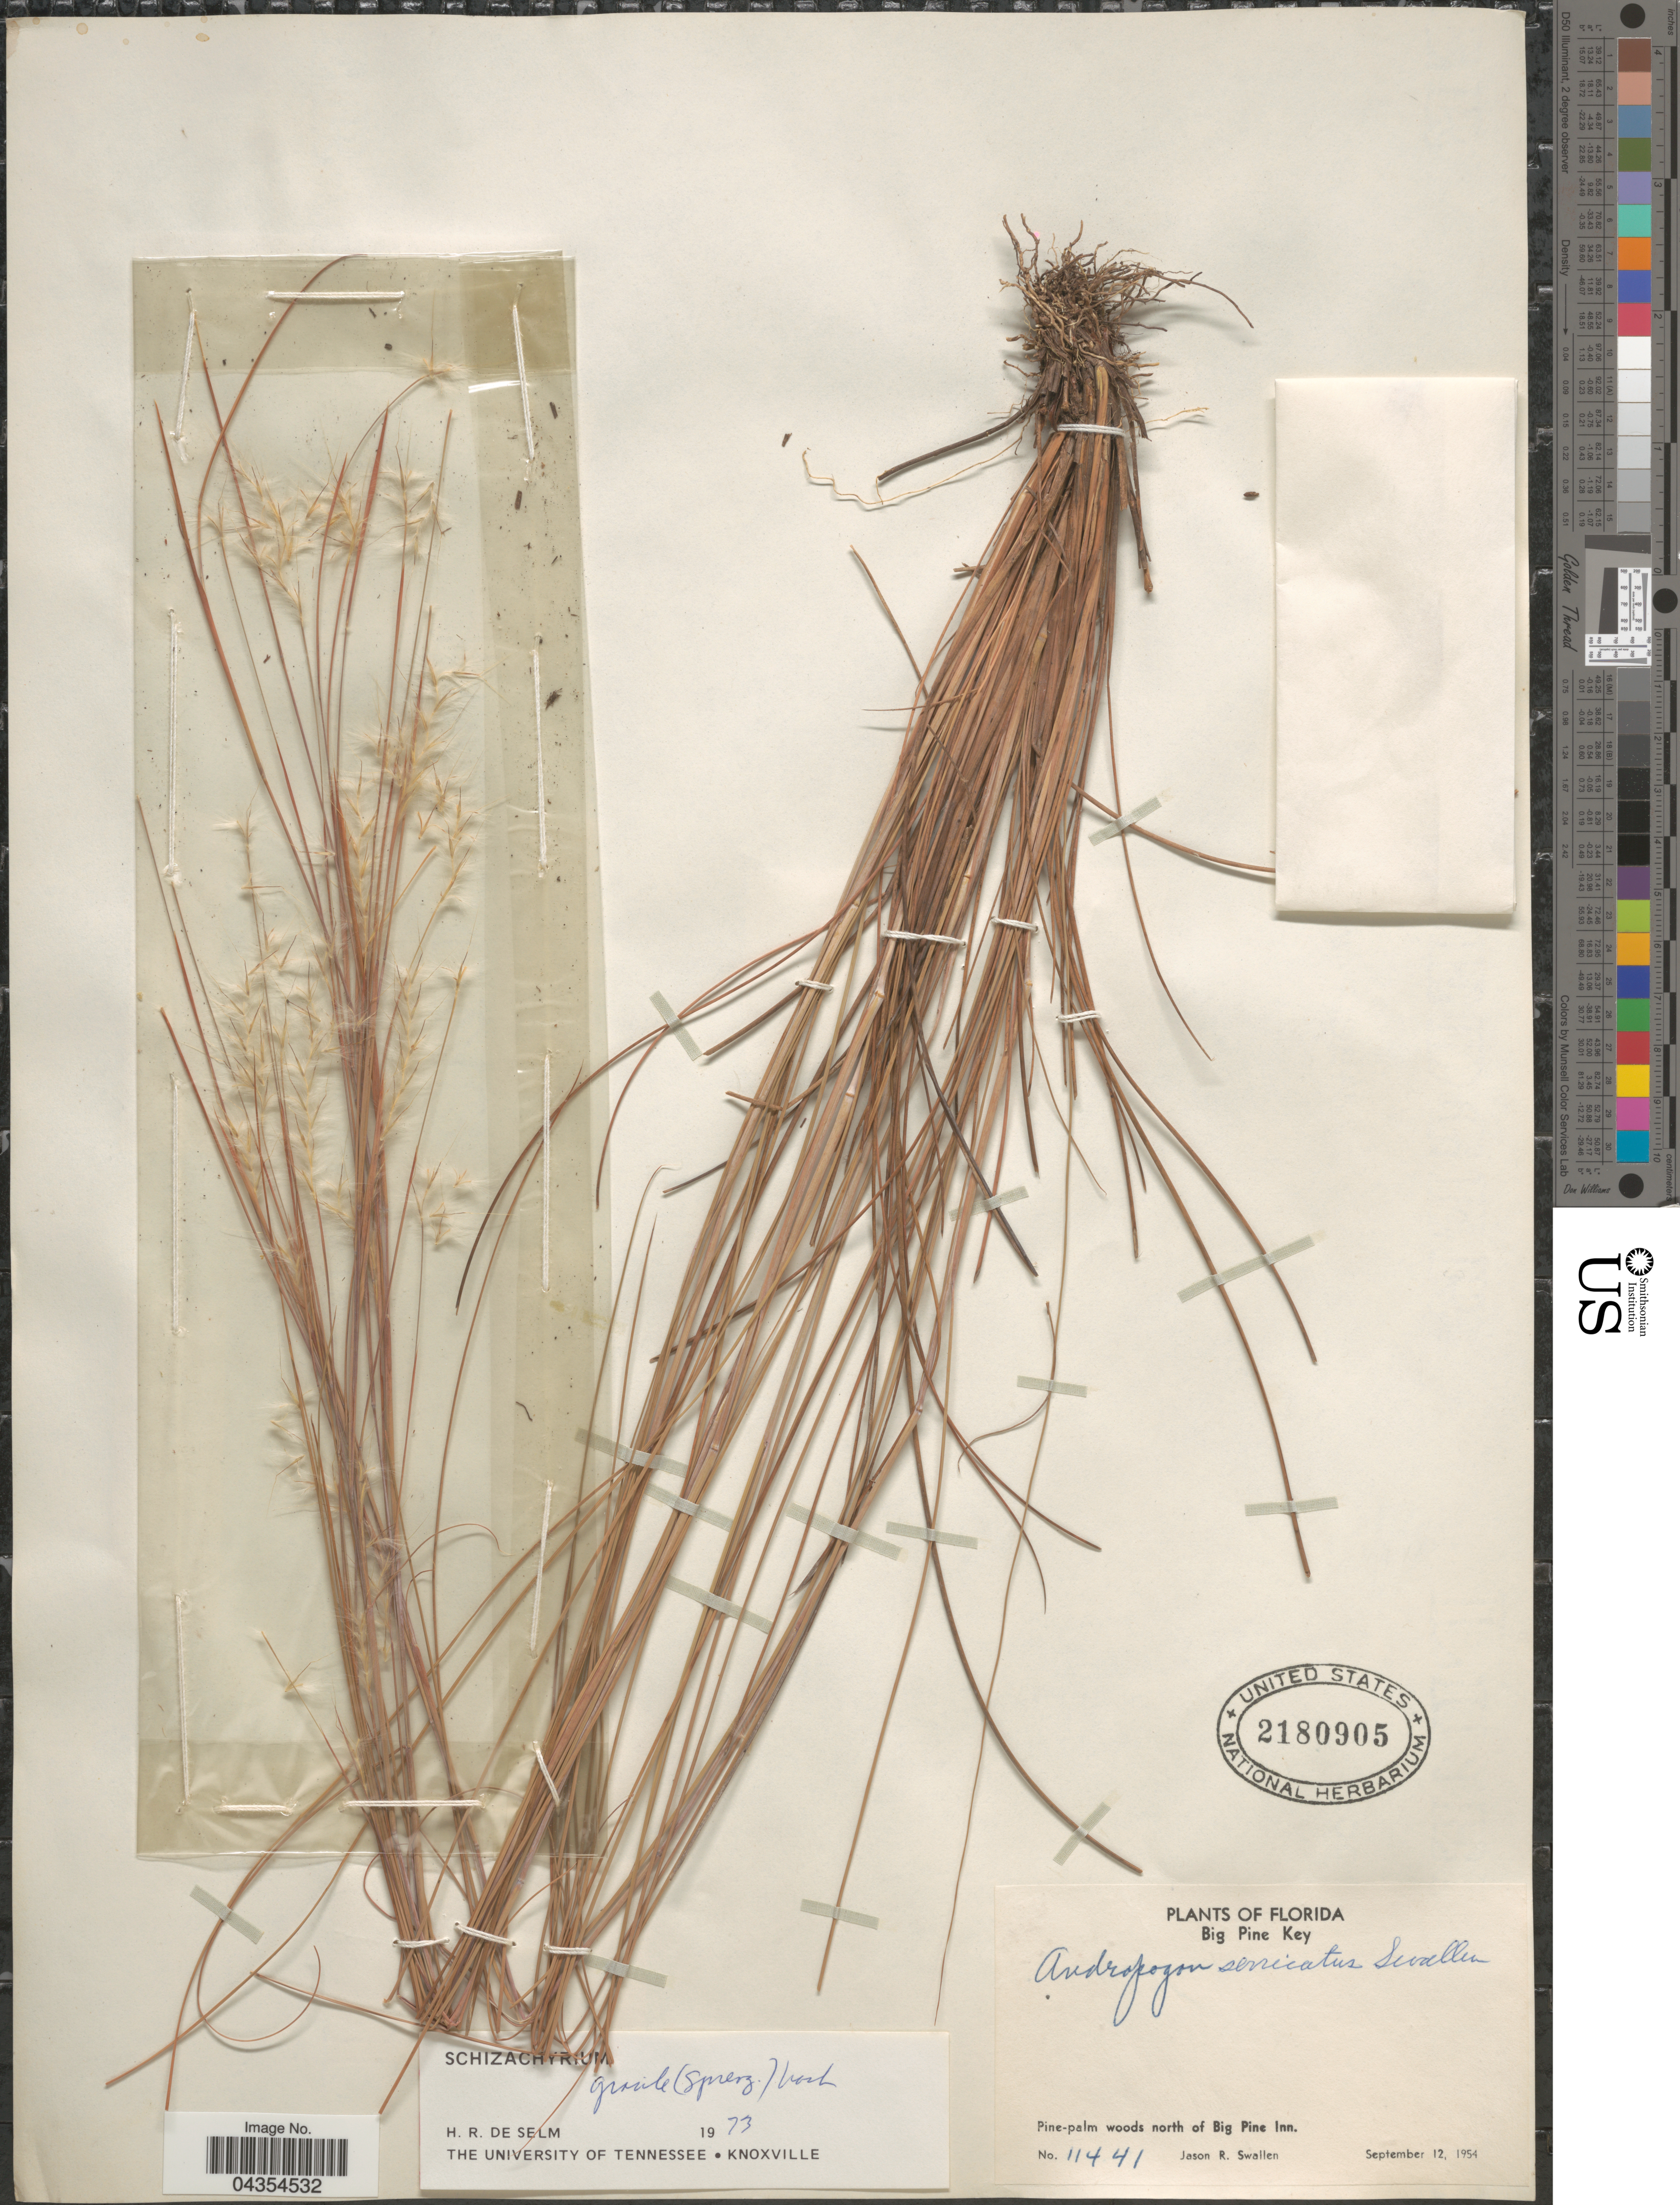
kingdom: Plantae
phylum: Tracheophyta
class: Liliopsida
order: Poales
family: Poaceae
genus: Schizachyrium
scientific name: Schizachyrium gracile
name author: (Spreng.) Nash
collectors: J. R. Swallen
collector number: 11441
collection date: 1954-09-12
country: United States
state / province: Florida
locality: Big Pine Key. Pine-palm woods north of Big Pine Inn.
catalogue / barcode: US 2180905